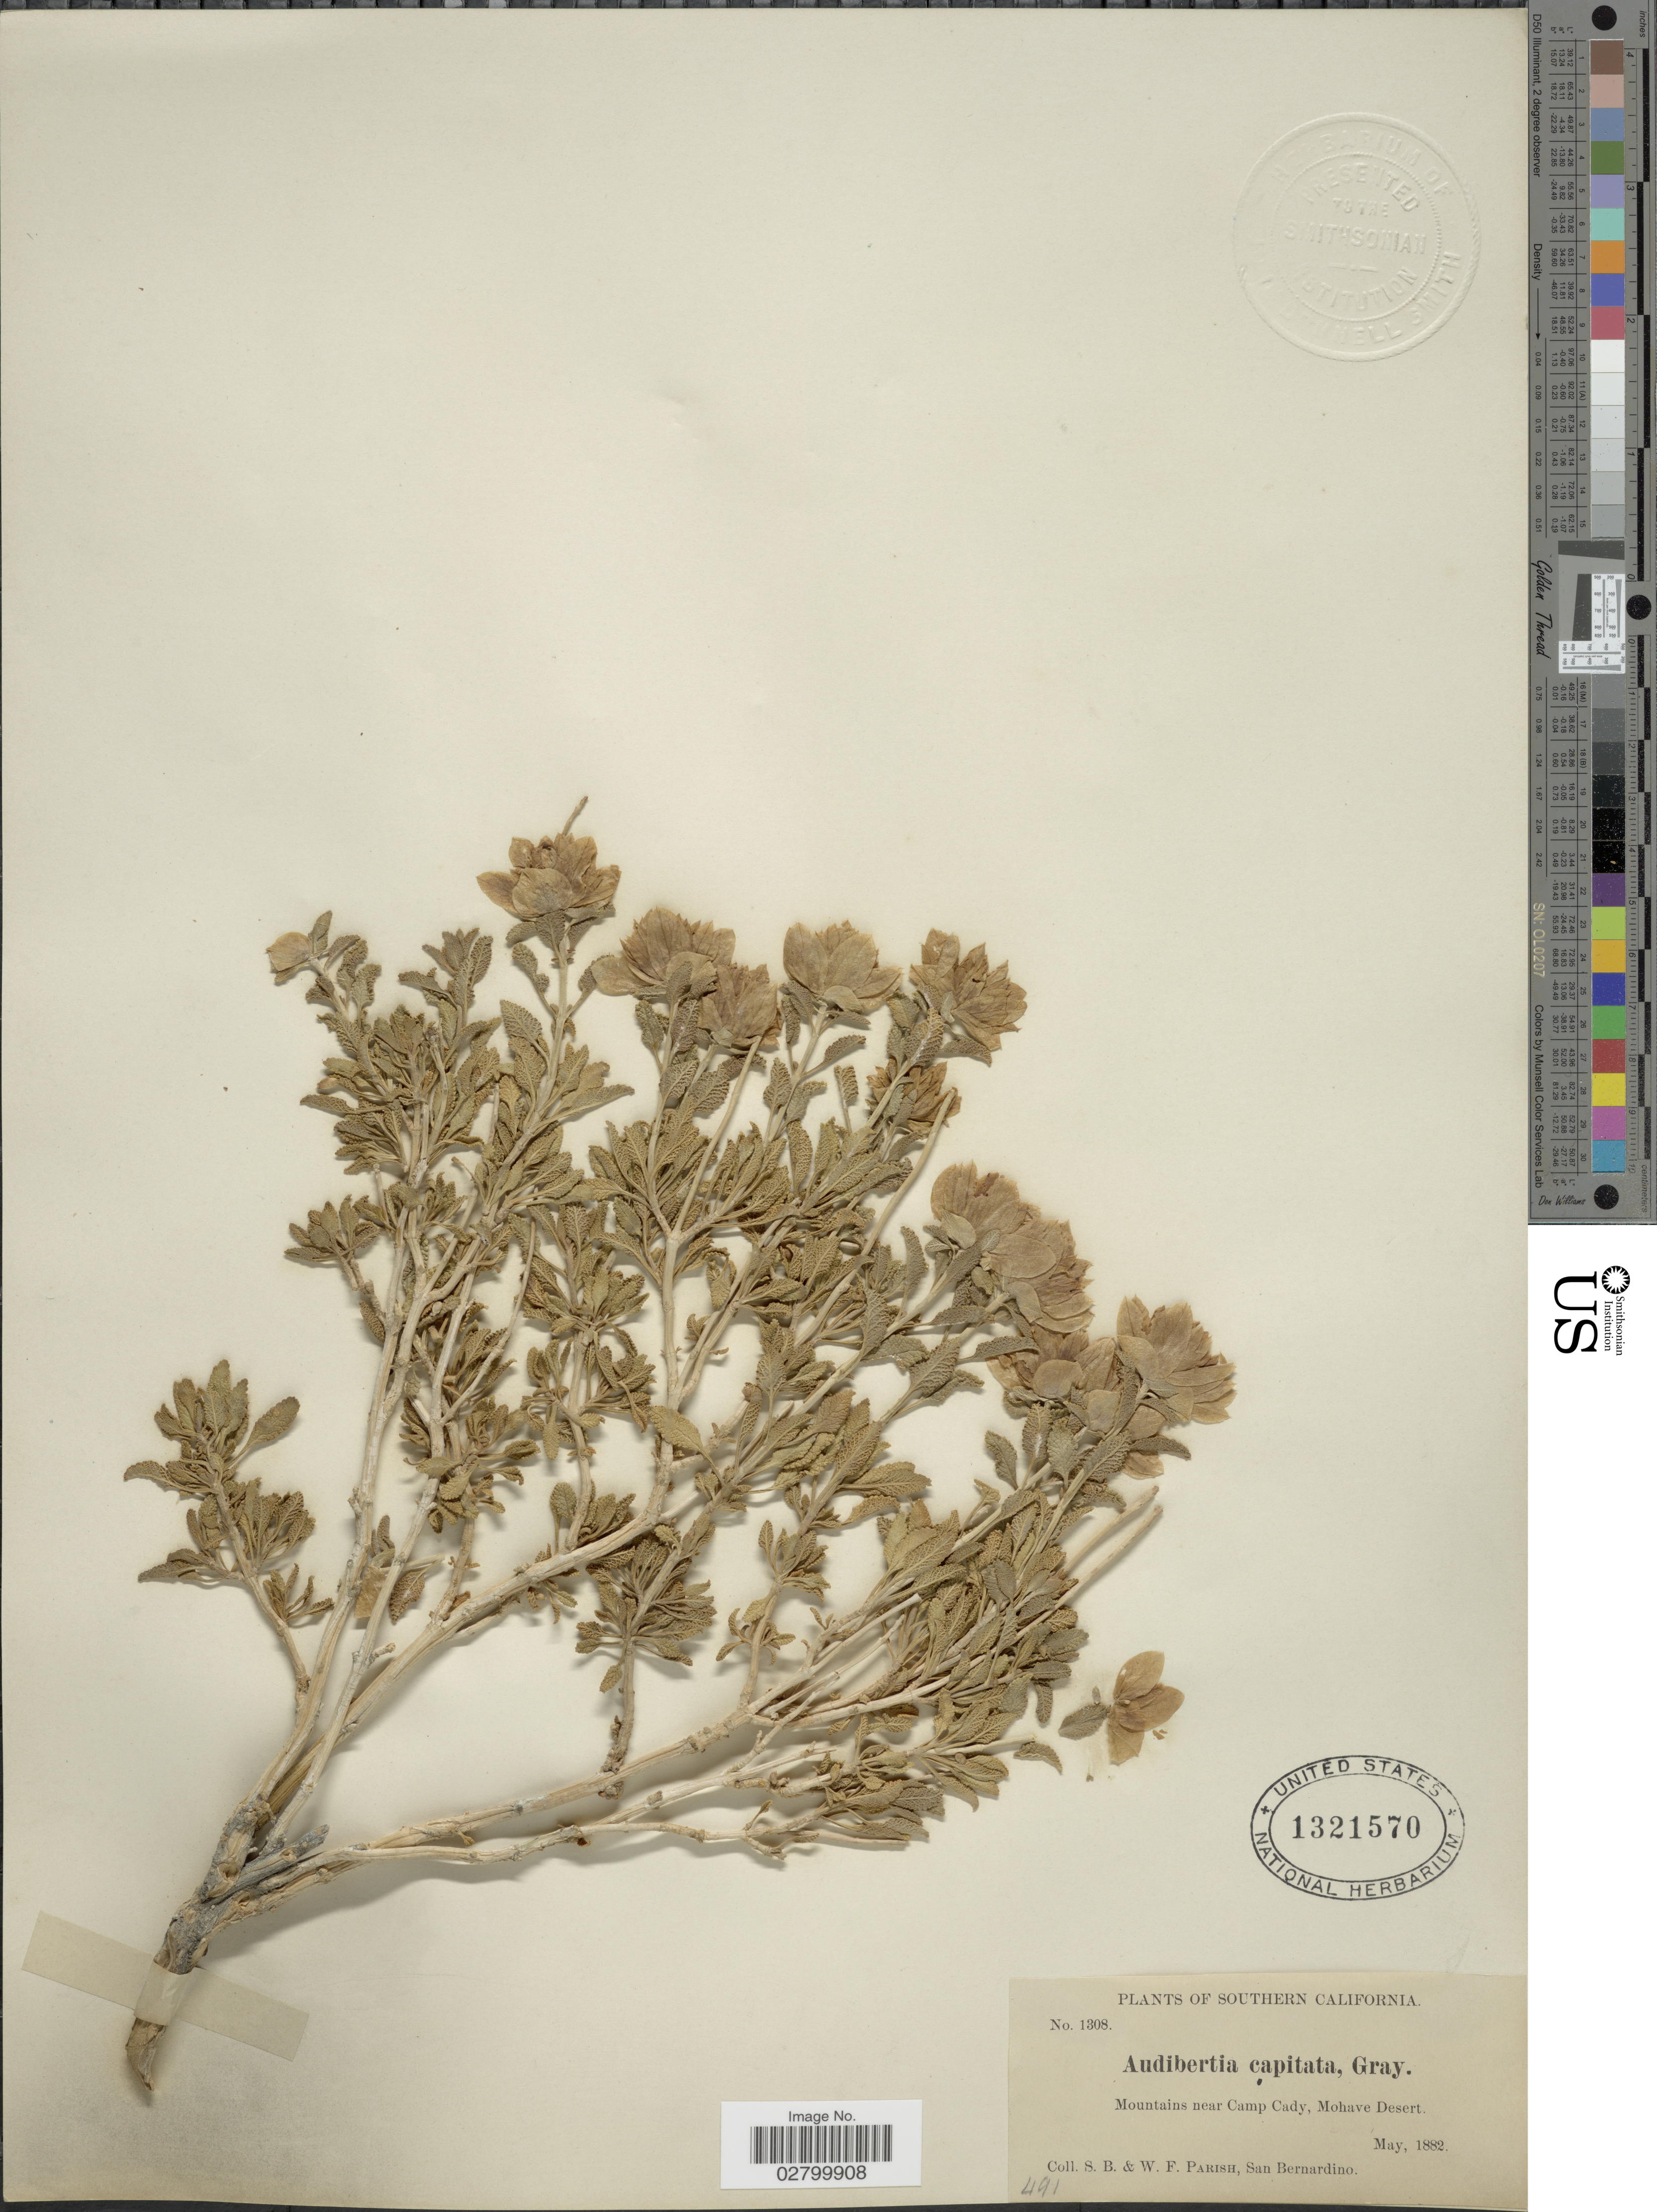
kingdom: Plantae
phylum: Tracheophyta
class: Magnoliopsida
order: Lamiales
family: Lamiaceae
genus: Salvia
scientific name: Salvia mohavensis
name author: Greene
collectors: S. B. Parish & W. F. Parish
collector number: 1308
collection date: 1882-05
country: United States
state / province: California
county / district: Kern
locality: Southern California. Mountains near Camp Cady, Mohave Desert.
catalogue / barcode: US 1321570